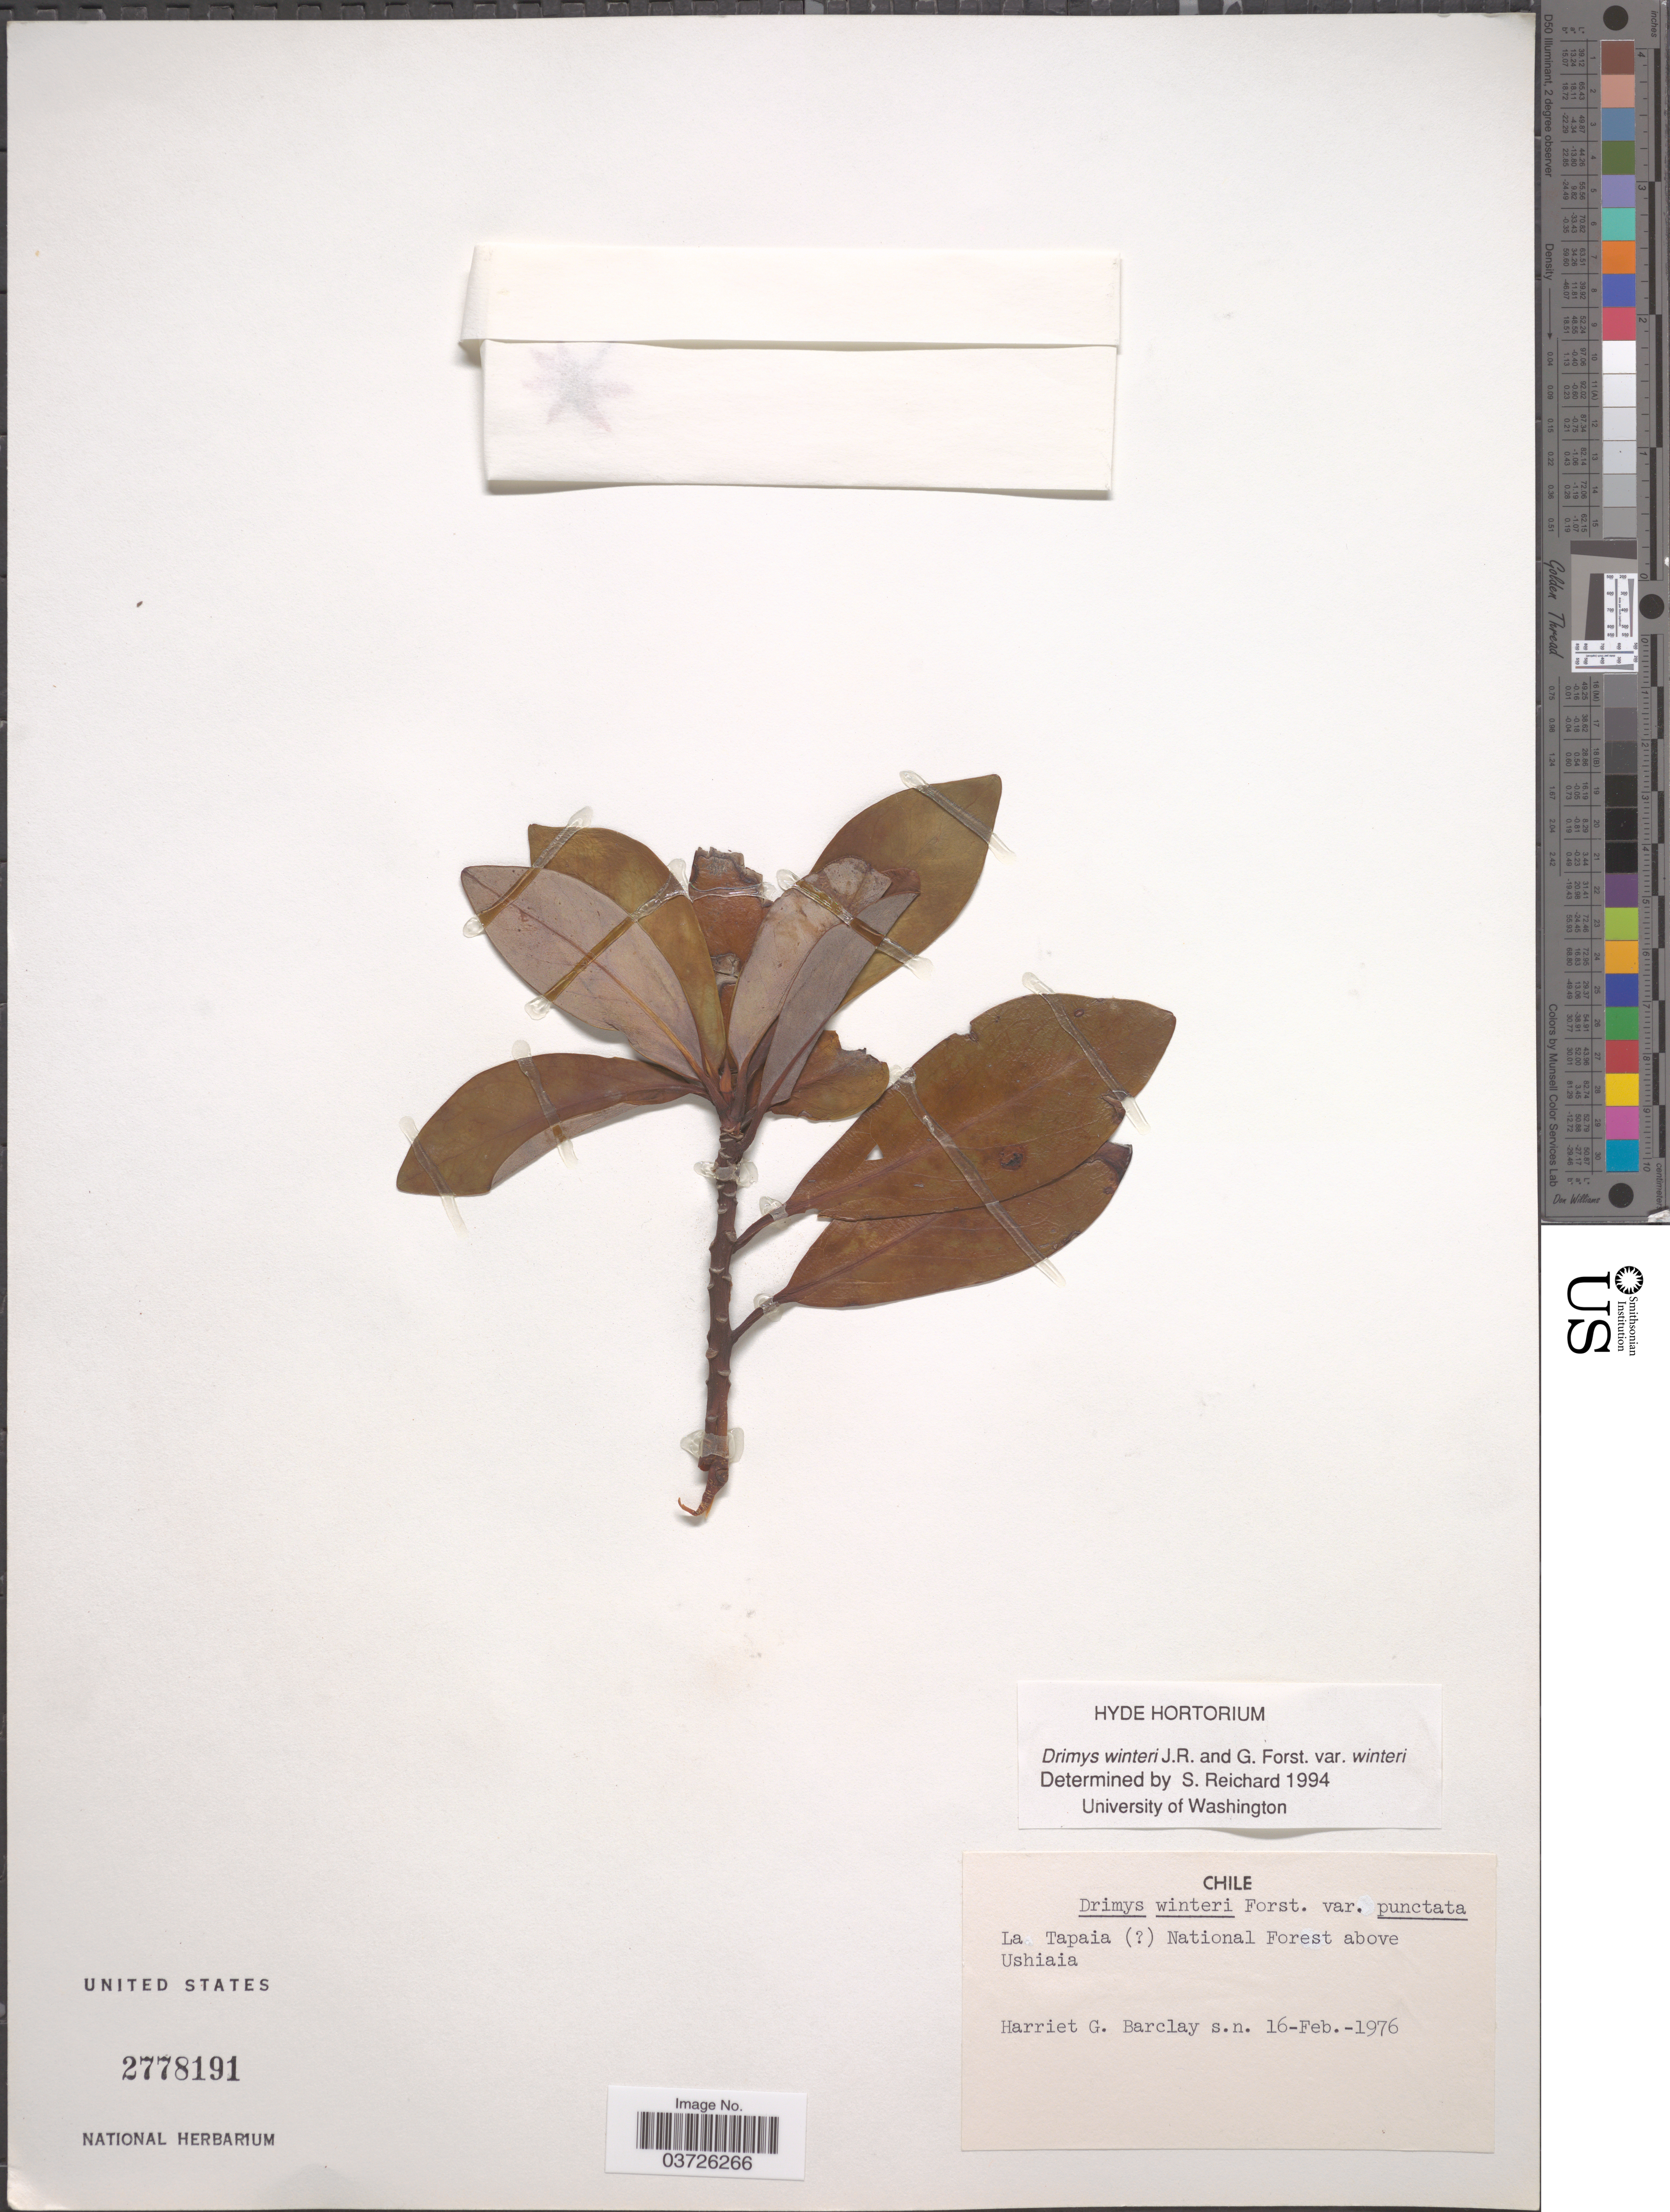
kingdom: Plantae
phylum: Tracheophyta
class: Magnoliopsida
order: Canellales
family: Winteraceae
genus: Drimys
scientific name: Drimys winteri var. winteri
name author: J.R. Forst. & G. Forst.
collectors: H. G. Barclay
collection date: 1976-02-16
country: Chile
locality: La Tapaia ( [unsure placement]) National Forest above Ushiaia.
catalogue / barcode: US 2778191